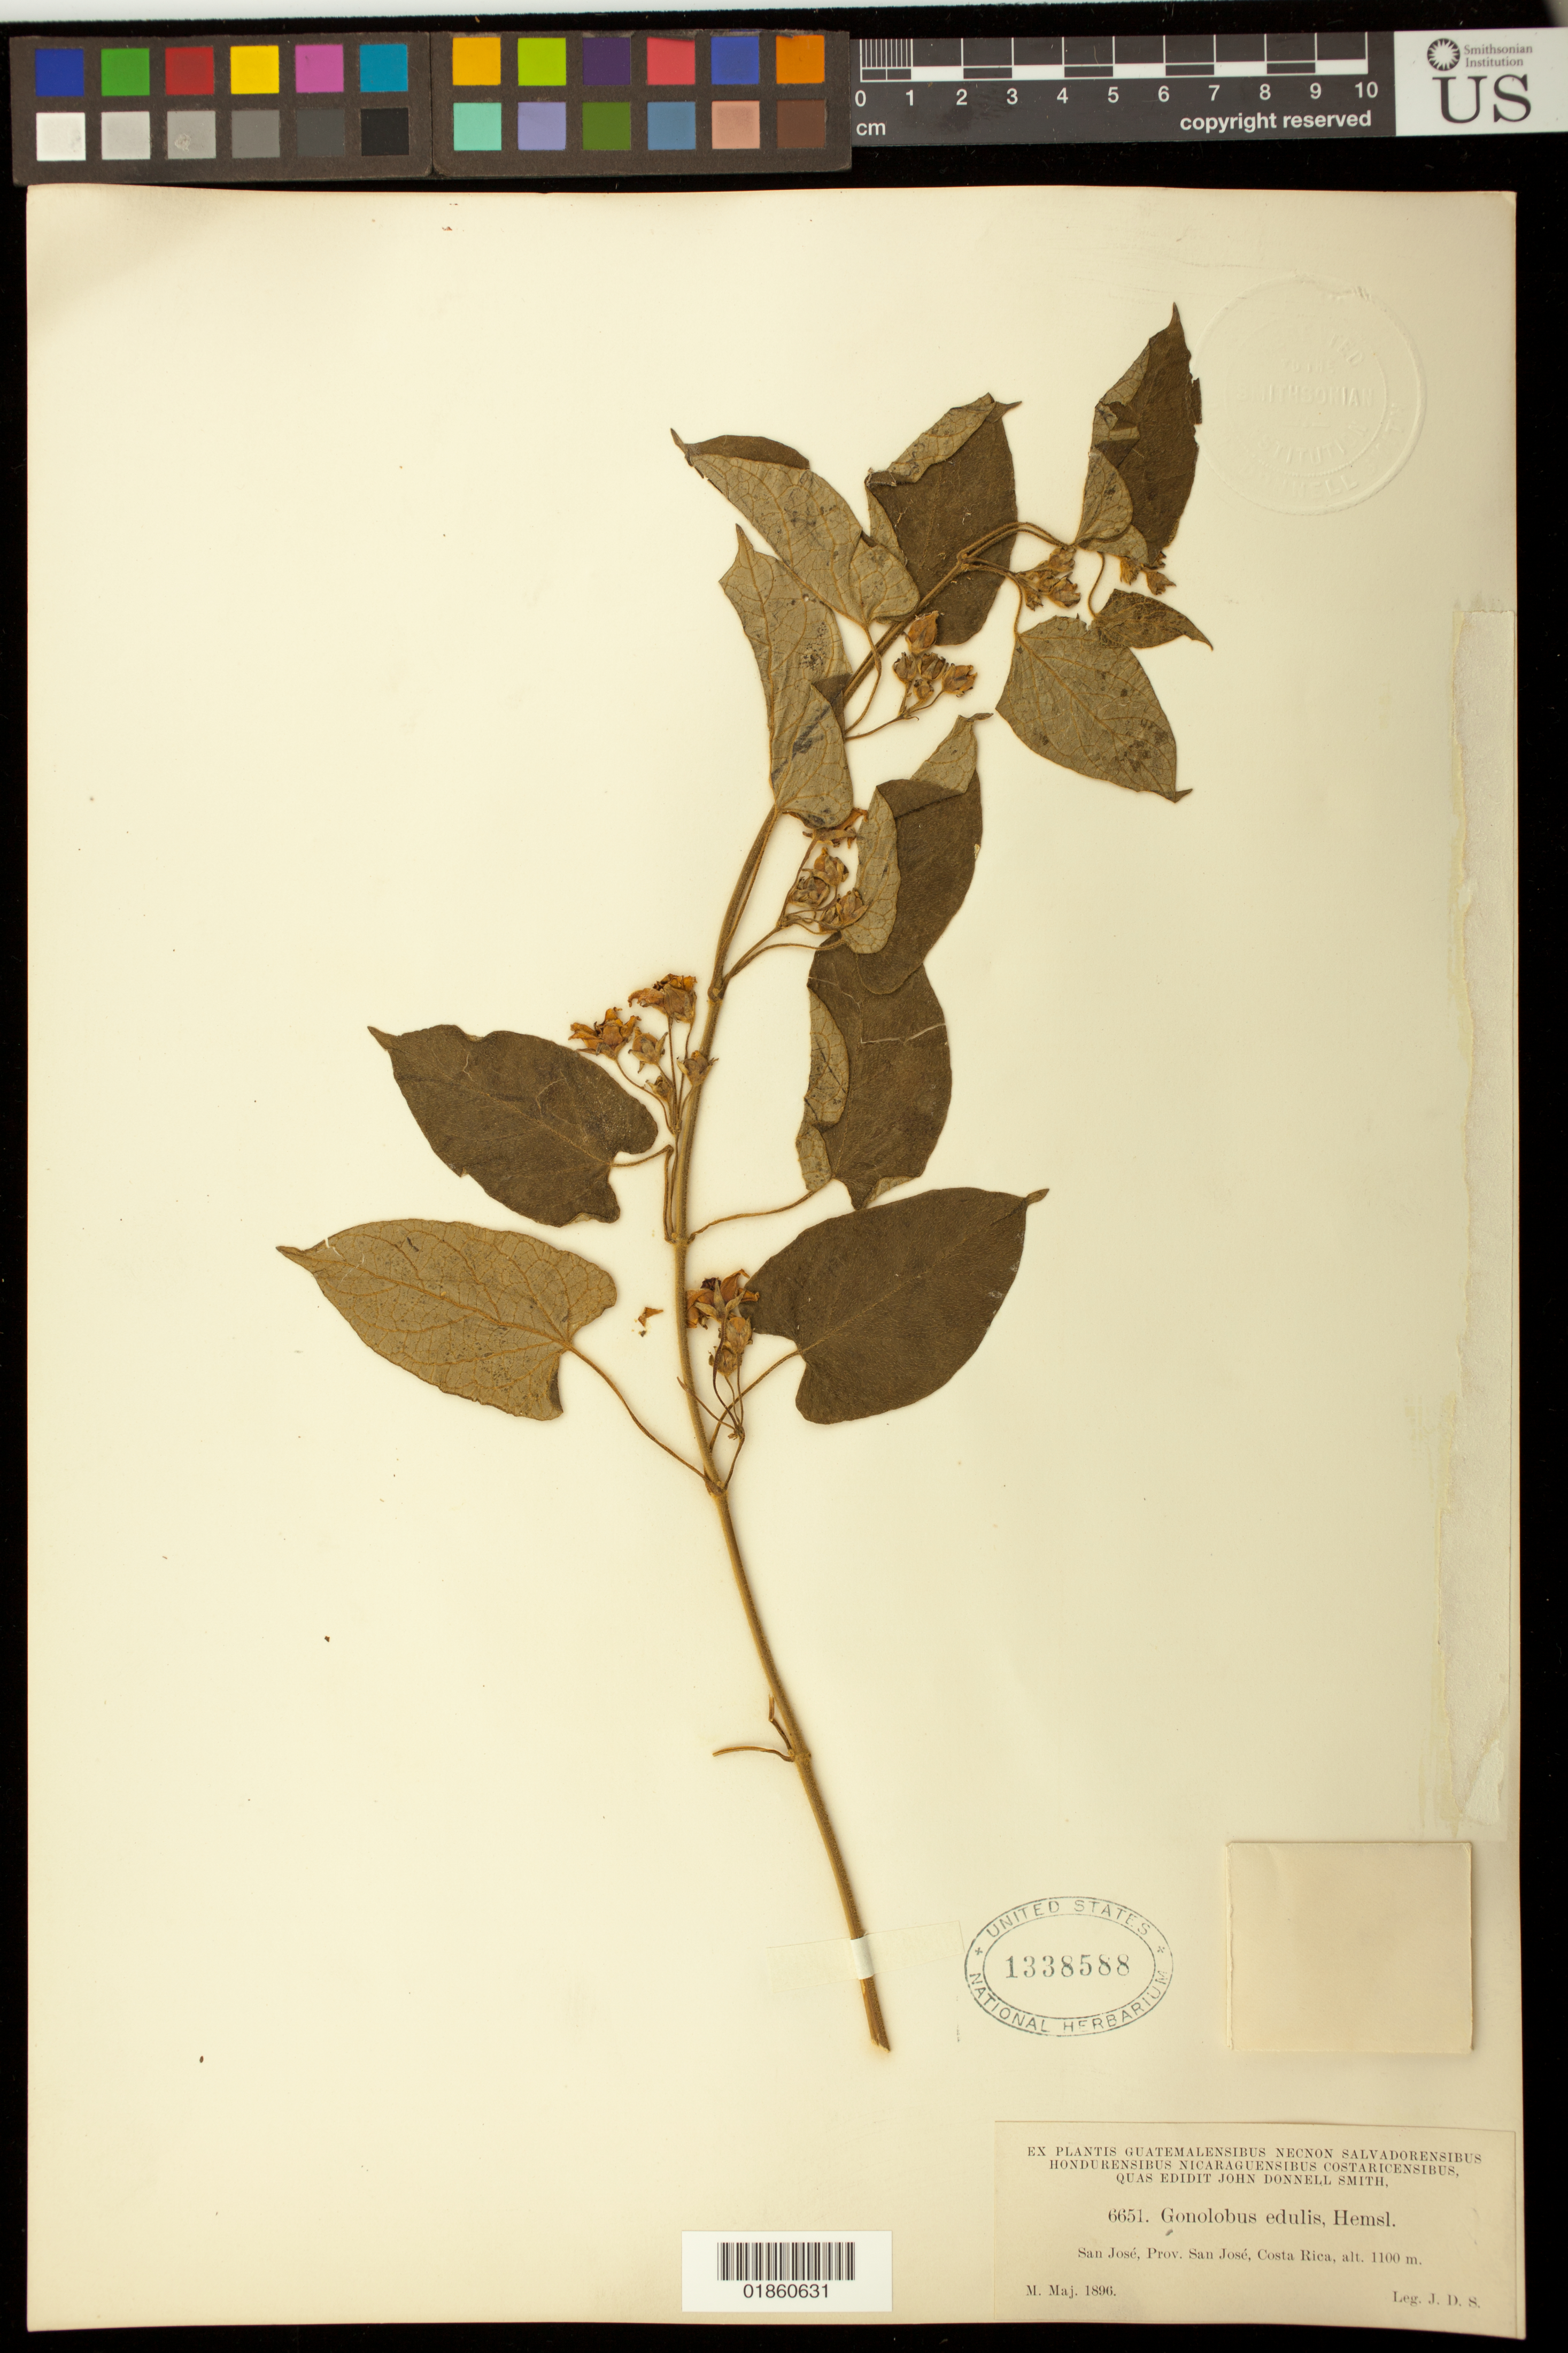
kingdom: Plantae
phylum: Tracheophyta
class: Magnoliopsida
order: Gentianales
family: Apocynaceae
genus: Gonolobus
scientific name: Gonolobus edulis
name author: Hemsl.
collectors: J. Donnell Smith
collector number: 6651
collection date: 1896-05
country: Costa Rica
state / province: San José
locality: San José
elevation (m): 1100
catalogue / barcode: US 1338588